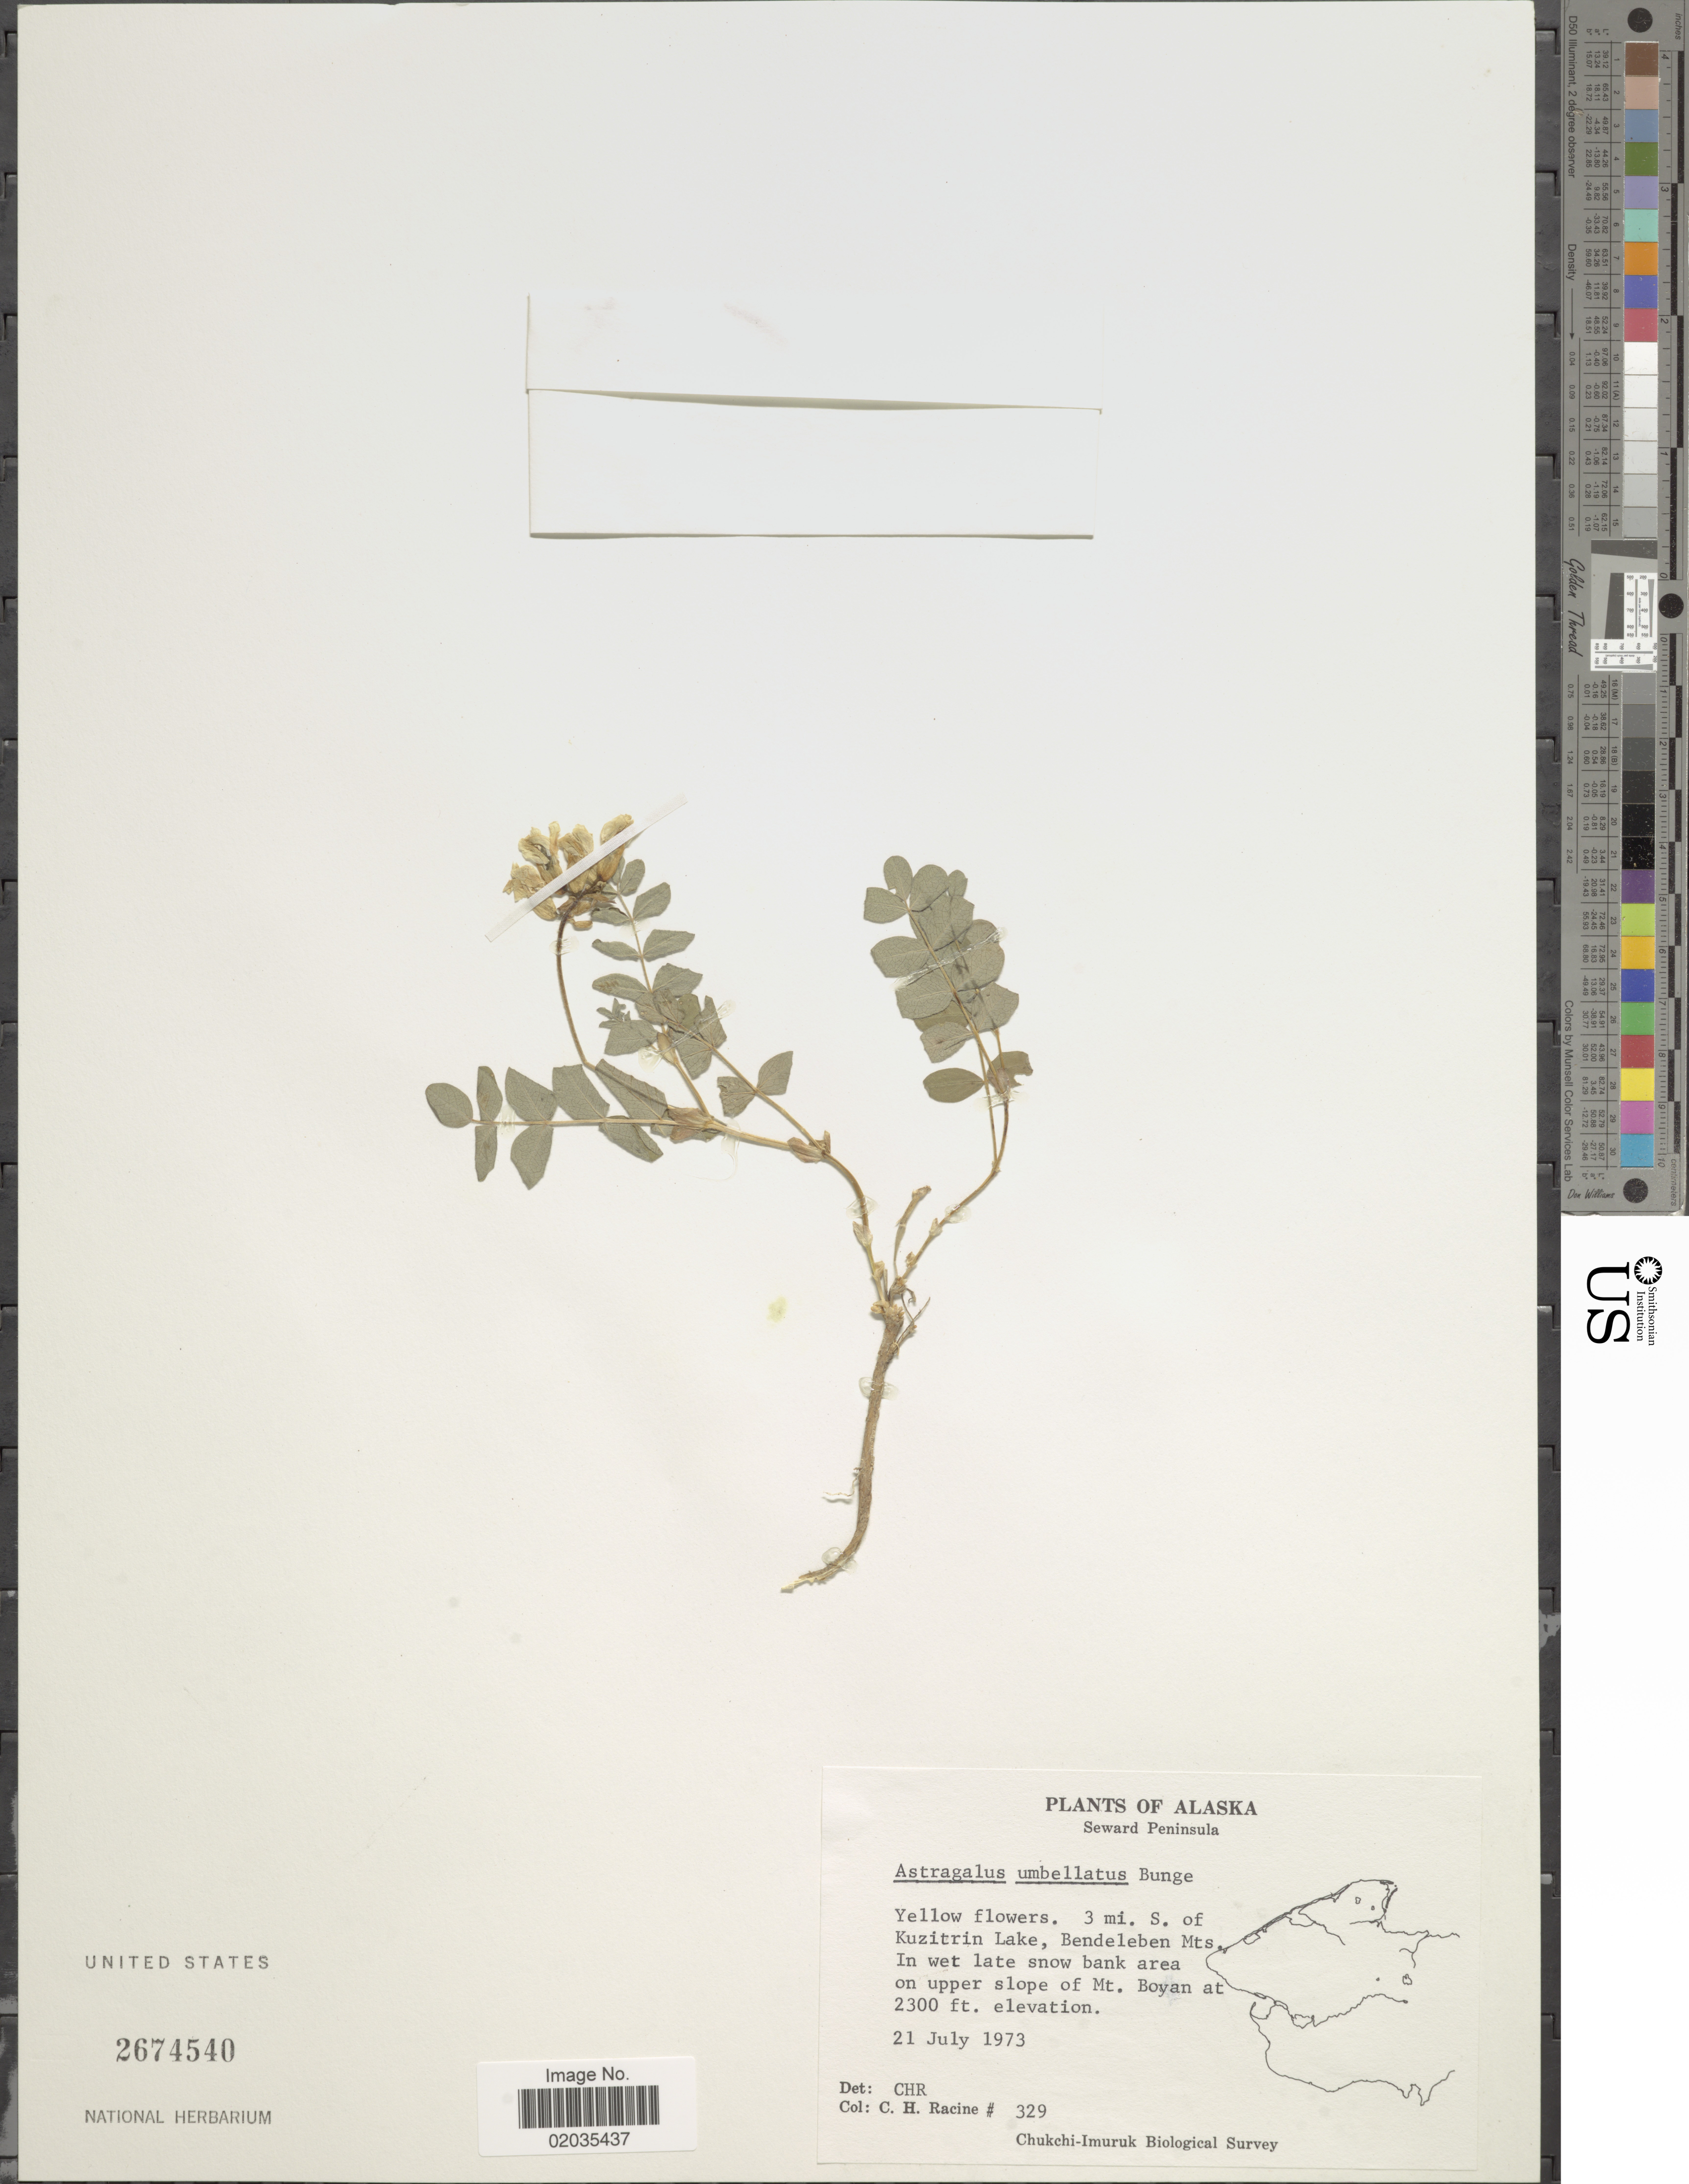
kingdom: Plantae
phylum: Tracheophyta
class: Magnoliopsida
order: Fabales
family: Fabaceae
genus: Astragalus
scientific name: Astragalus umbellatus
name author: Bunge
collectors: C. Racine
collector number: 329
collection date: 1973-07-21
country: United States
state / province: Alaska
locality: Seward Peninsula. 3 mi. S. of Kuzitrin Lake, Bendeleben Mts., on upper slope of Mt. Boyan. Chukchi-Imuruk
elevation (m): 701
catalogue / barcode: US 2674540